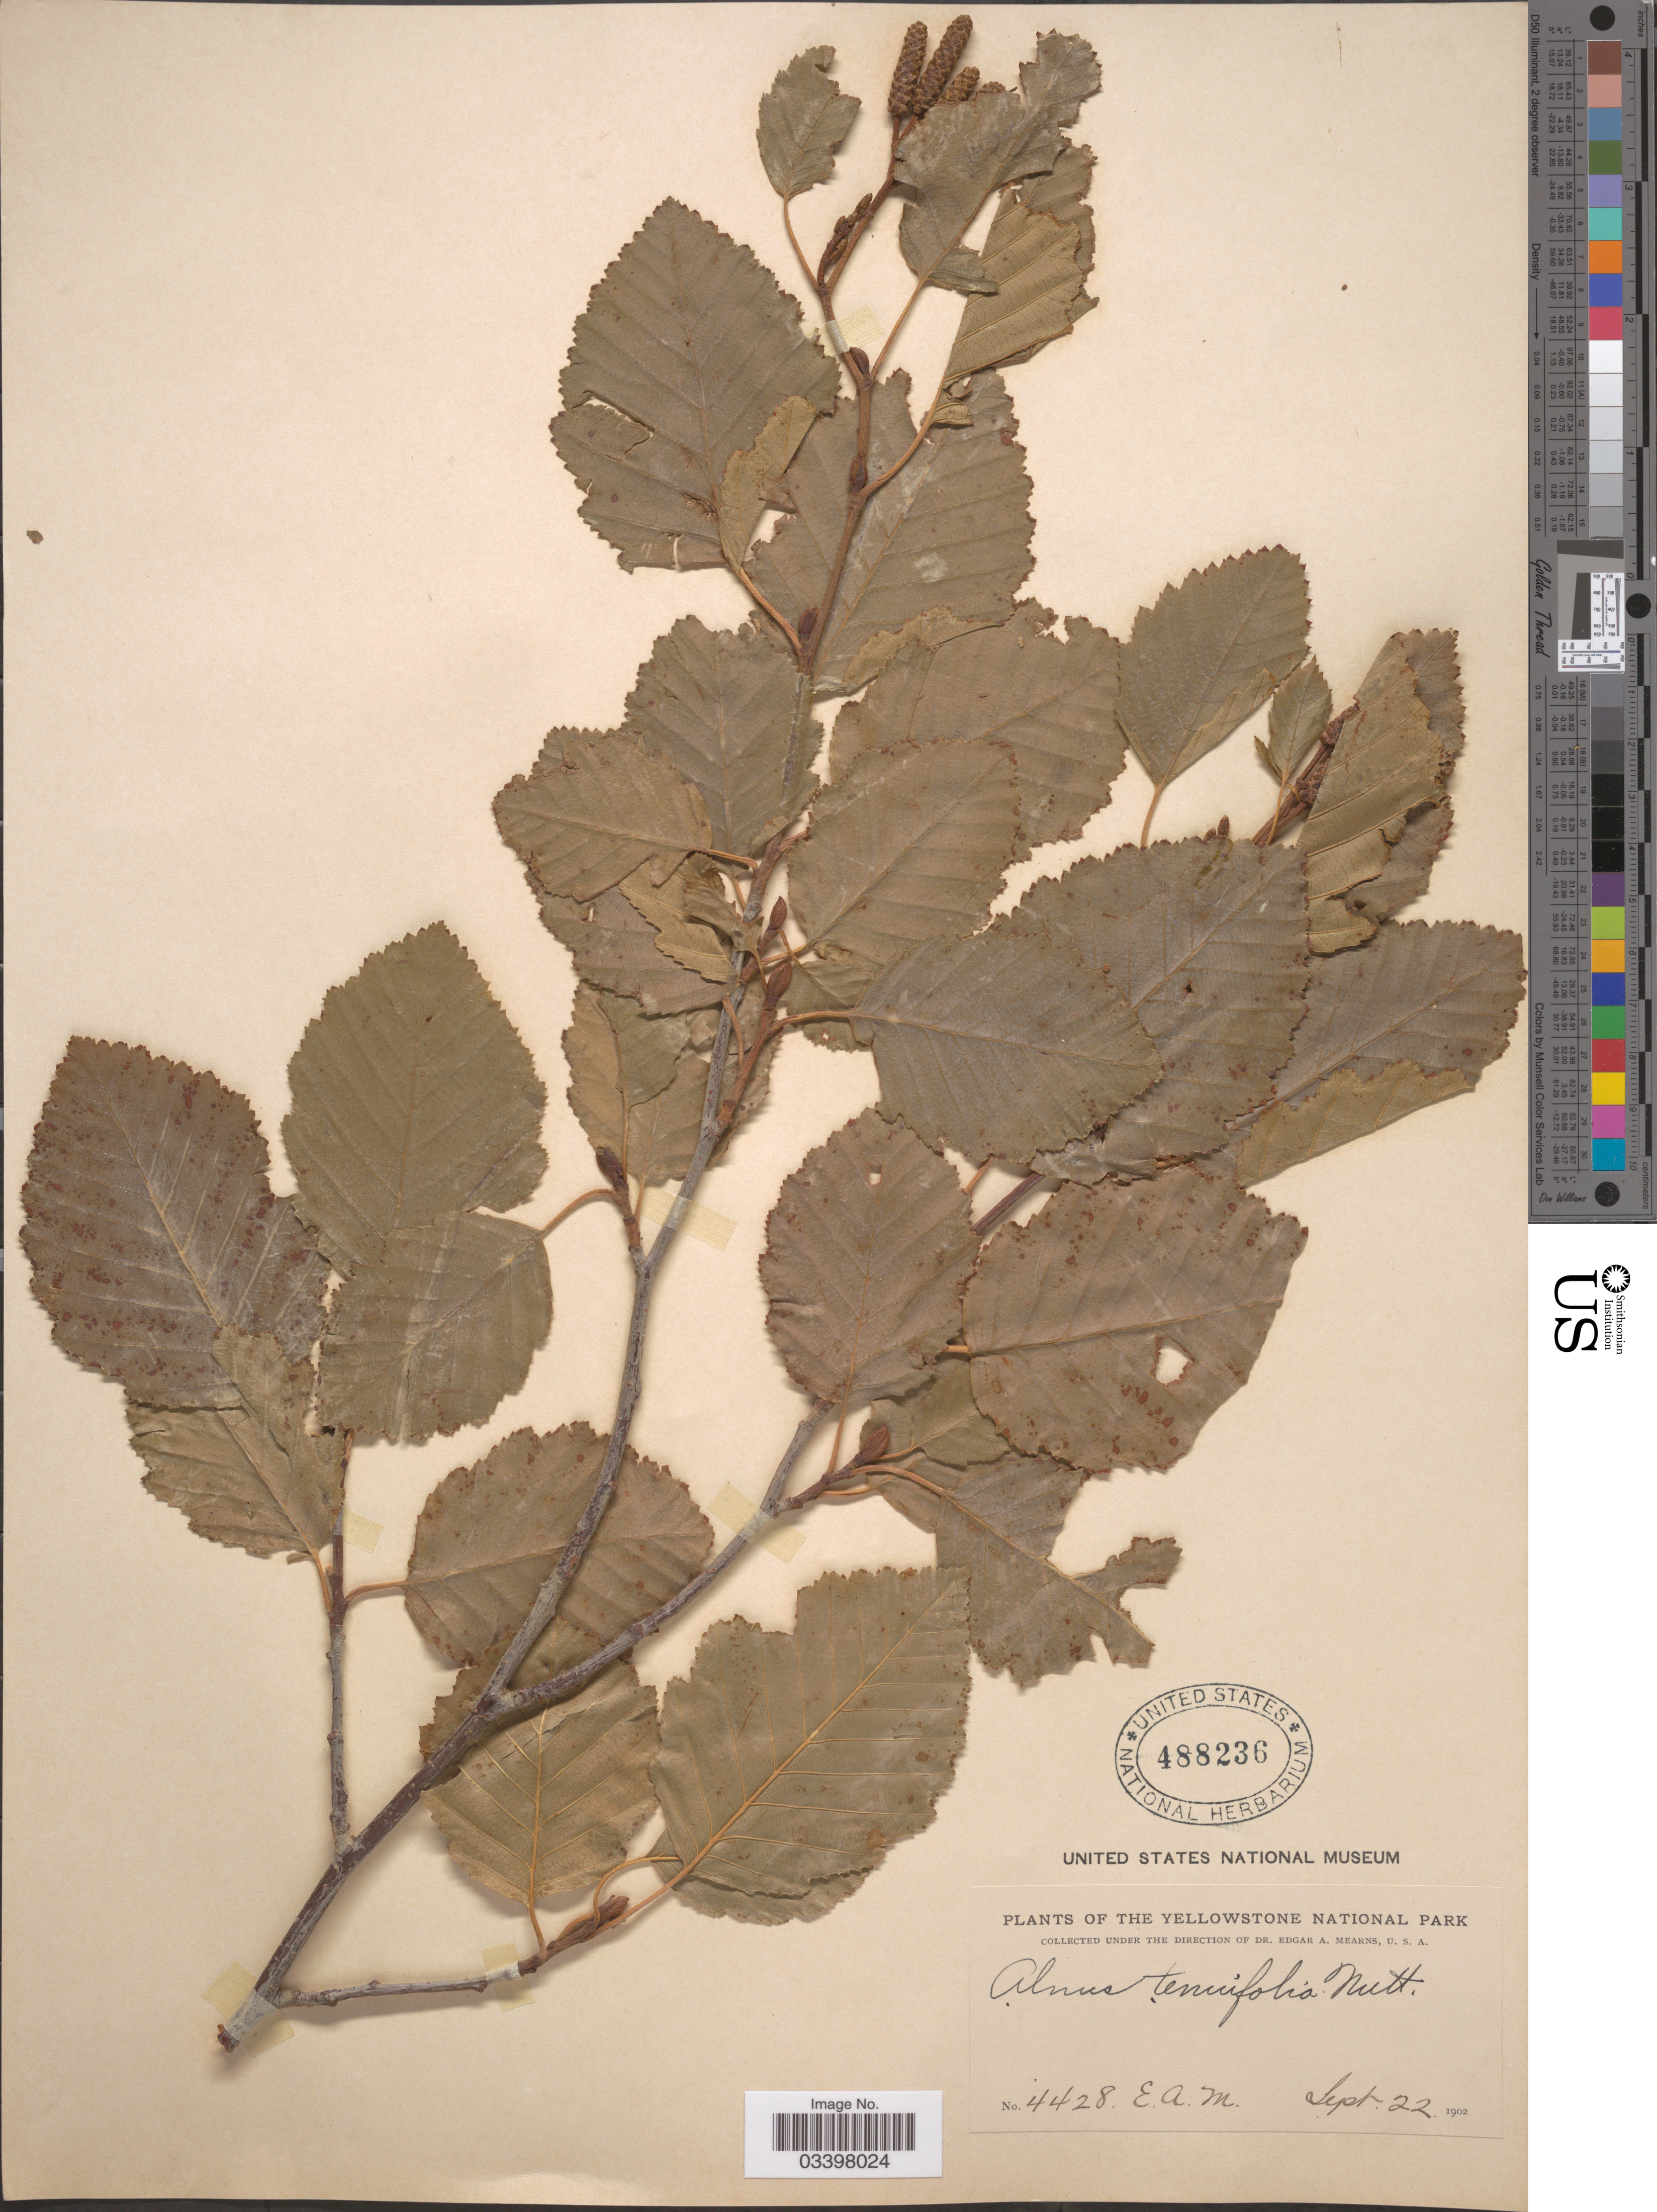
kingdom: Plantae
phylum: Tracheophyta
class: Magnoliopsida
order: Fagales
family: Betulaceae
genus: Alnus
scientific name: Alnus incana subsp. tenuifolia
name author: (Nutt.) Breitung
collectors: E. A. Mearns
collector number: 4428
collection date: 1902-09-22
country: United States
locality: Yellowstone National Park.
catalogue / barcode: US 488236